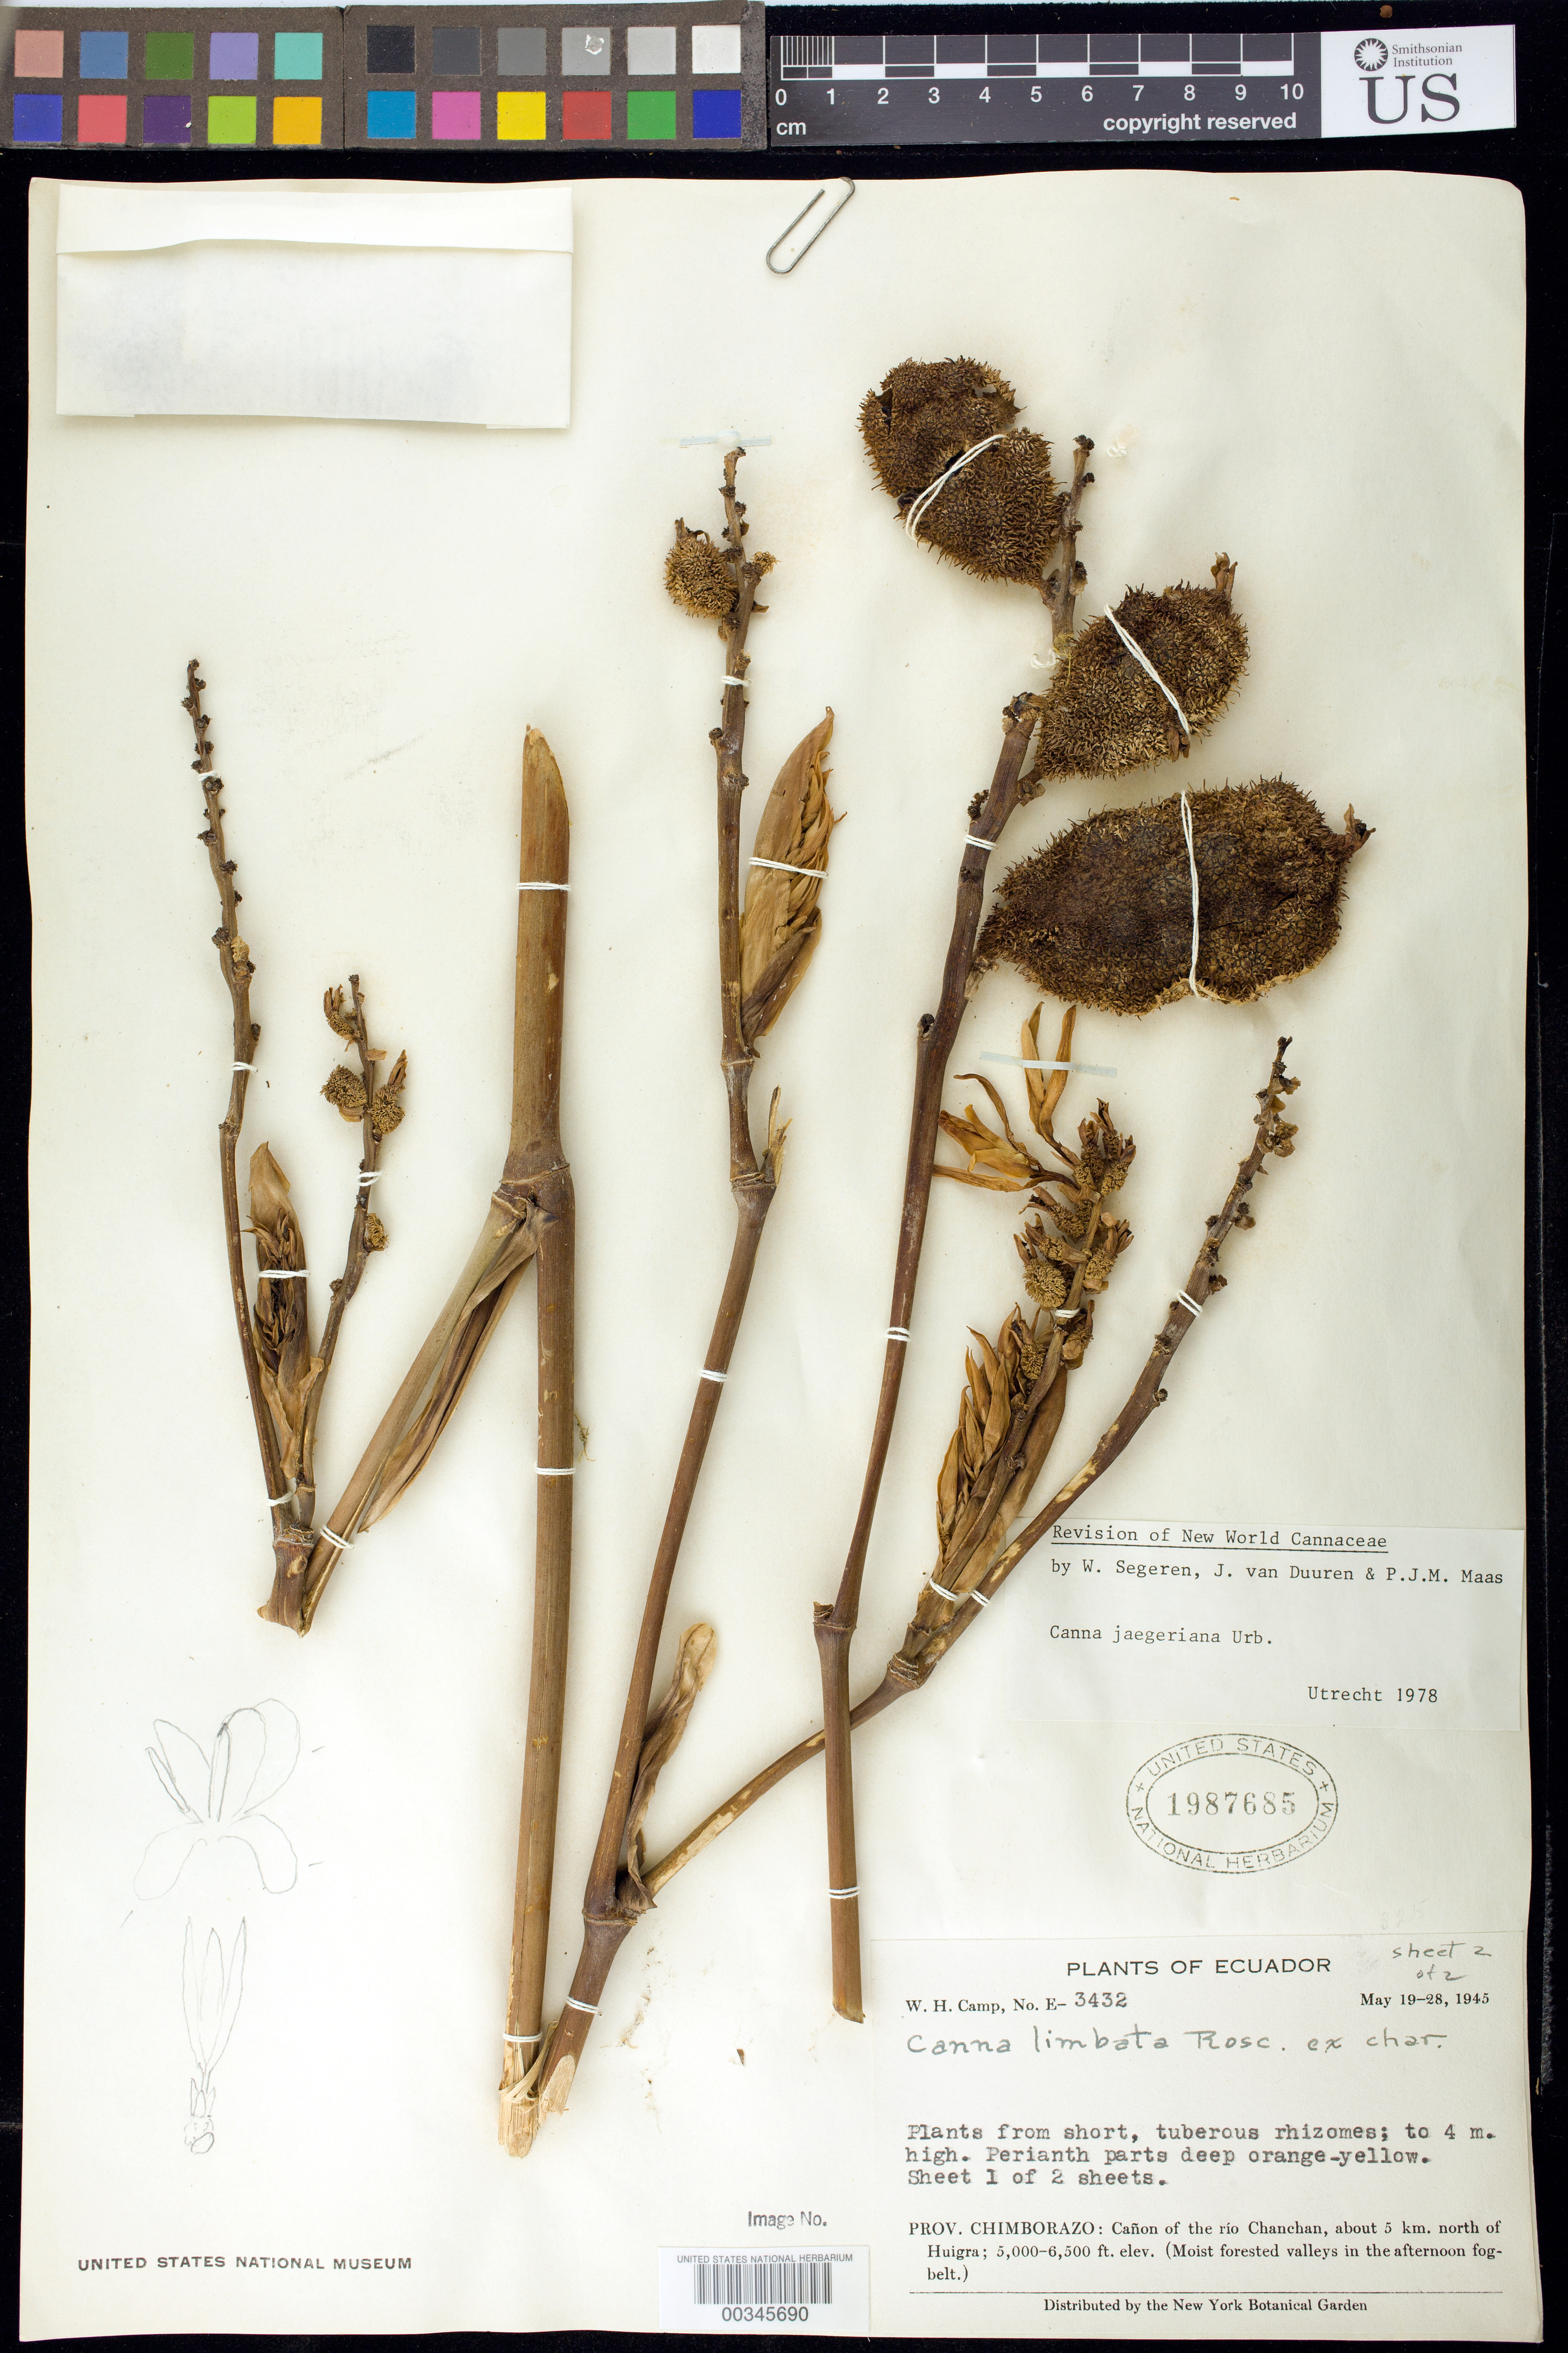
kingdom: Plantae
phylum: Tracheophyta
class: Liliopsida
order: Zingiberales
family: Cannaceae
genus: Canna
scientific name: Canna jaegeriana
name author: Urb.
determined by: Segeren, W.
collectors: W. H. Camp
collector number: E-3432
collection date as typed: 19 May 1945 to 28 May 1945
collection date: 1945-05-19/1945-05-28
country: Ecuador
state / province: Chimborazo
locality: Canon of Rio Chanchan, about 5 km N of Huigra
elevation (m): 1524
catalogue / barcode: US 1987685